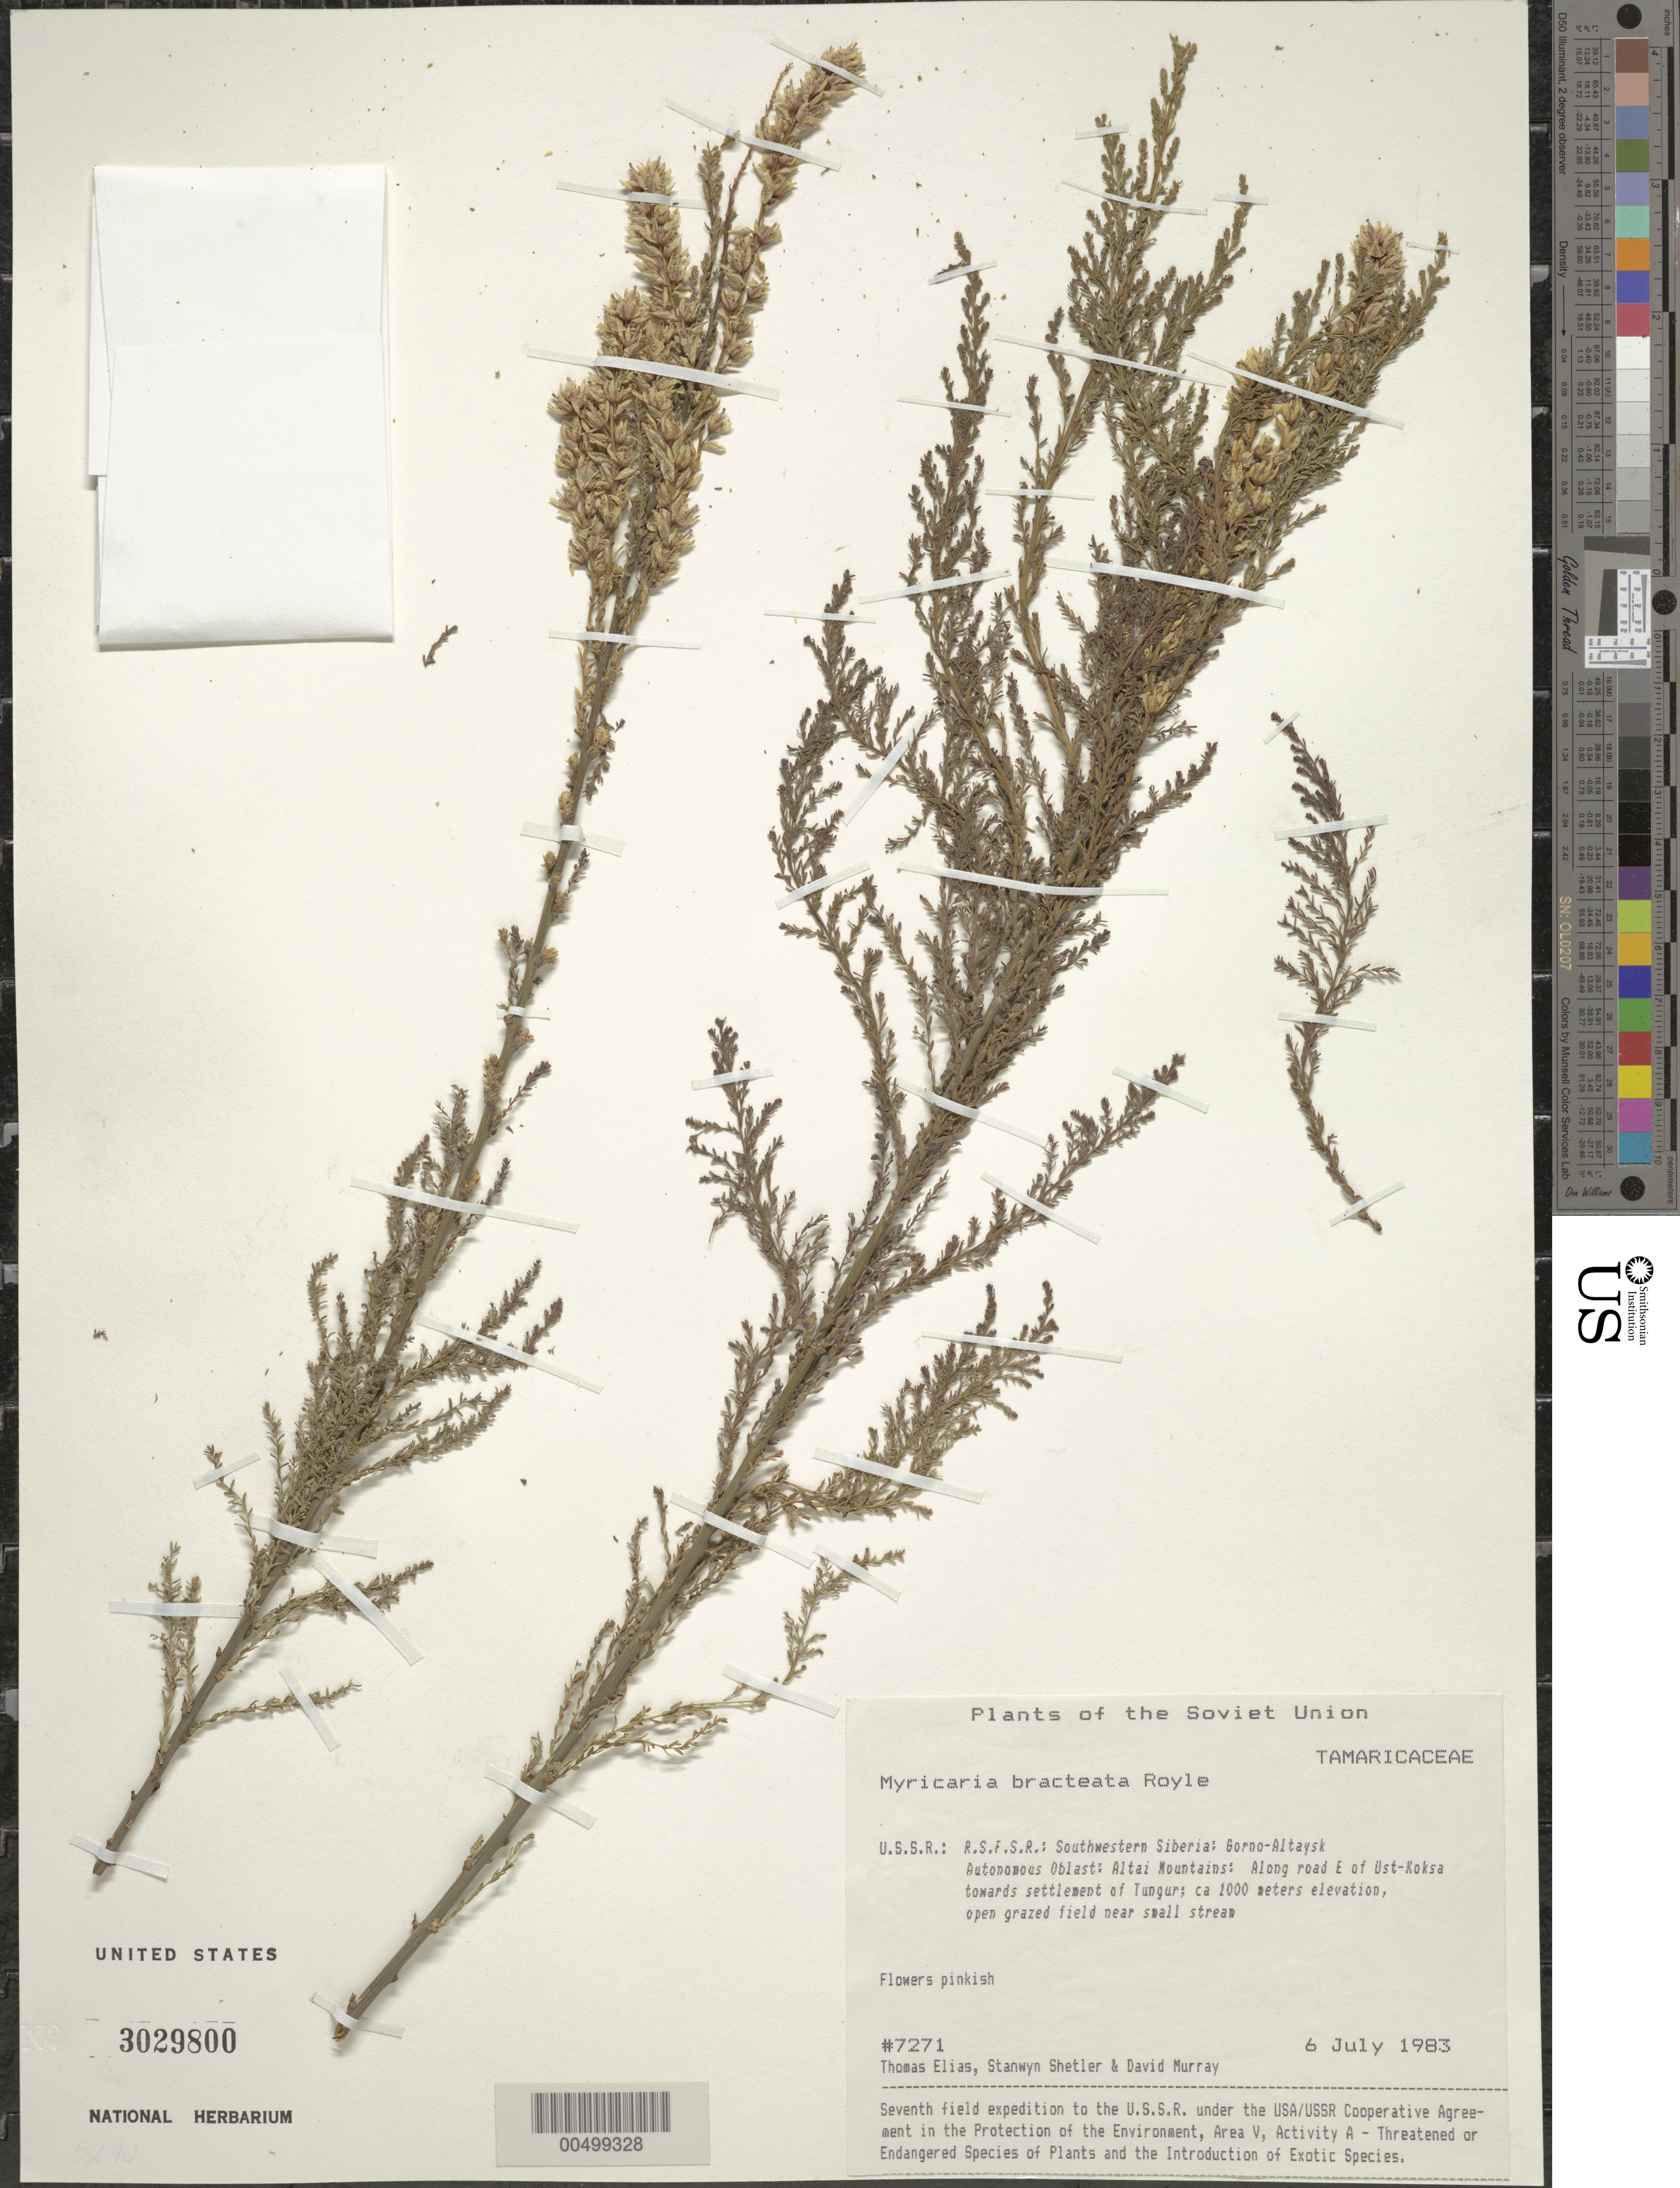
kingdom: Plantae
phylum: Tracheophyta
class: Magnoliopsida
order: Caryophyllales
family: Tamaricaceae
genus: Myricaria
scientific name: Myricaria bracteata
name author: Royle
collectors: T. Elias, S. Shetler & D. F. Murray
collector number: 7271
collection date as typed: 06 Jul 1983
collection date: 1983-07-06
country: Russian Federation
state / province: Altai Republic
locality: Altai Mountains, along road E of Ust-Koksa towards settlement of Tungur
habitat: open grazed field near small stream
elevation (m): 1000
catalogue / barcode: US 3029800